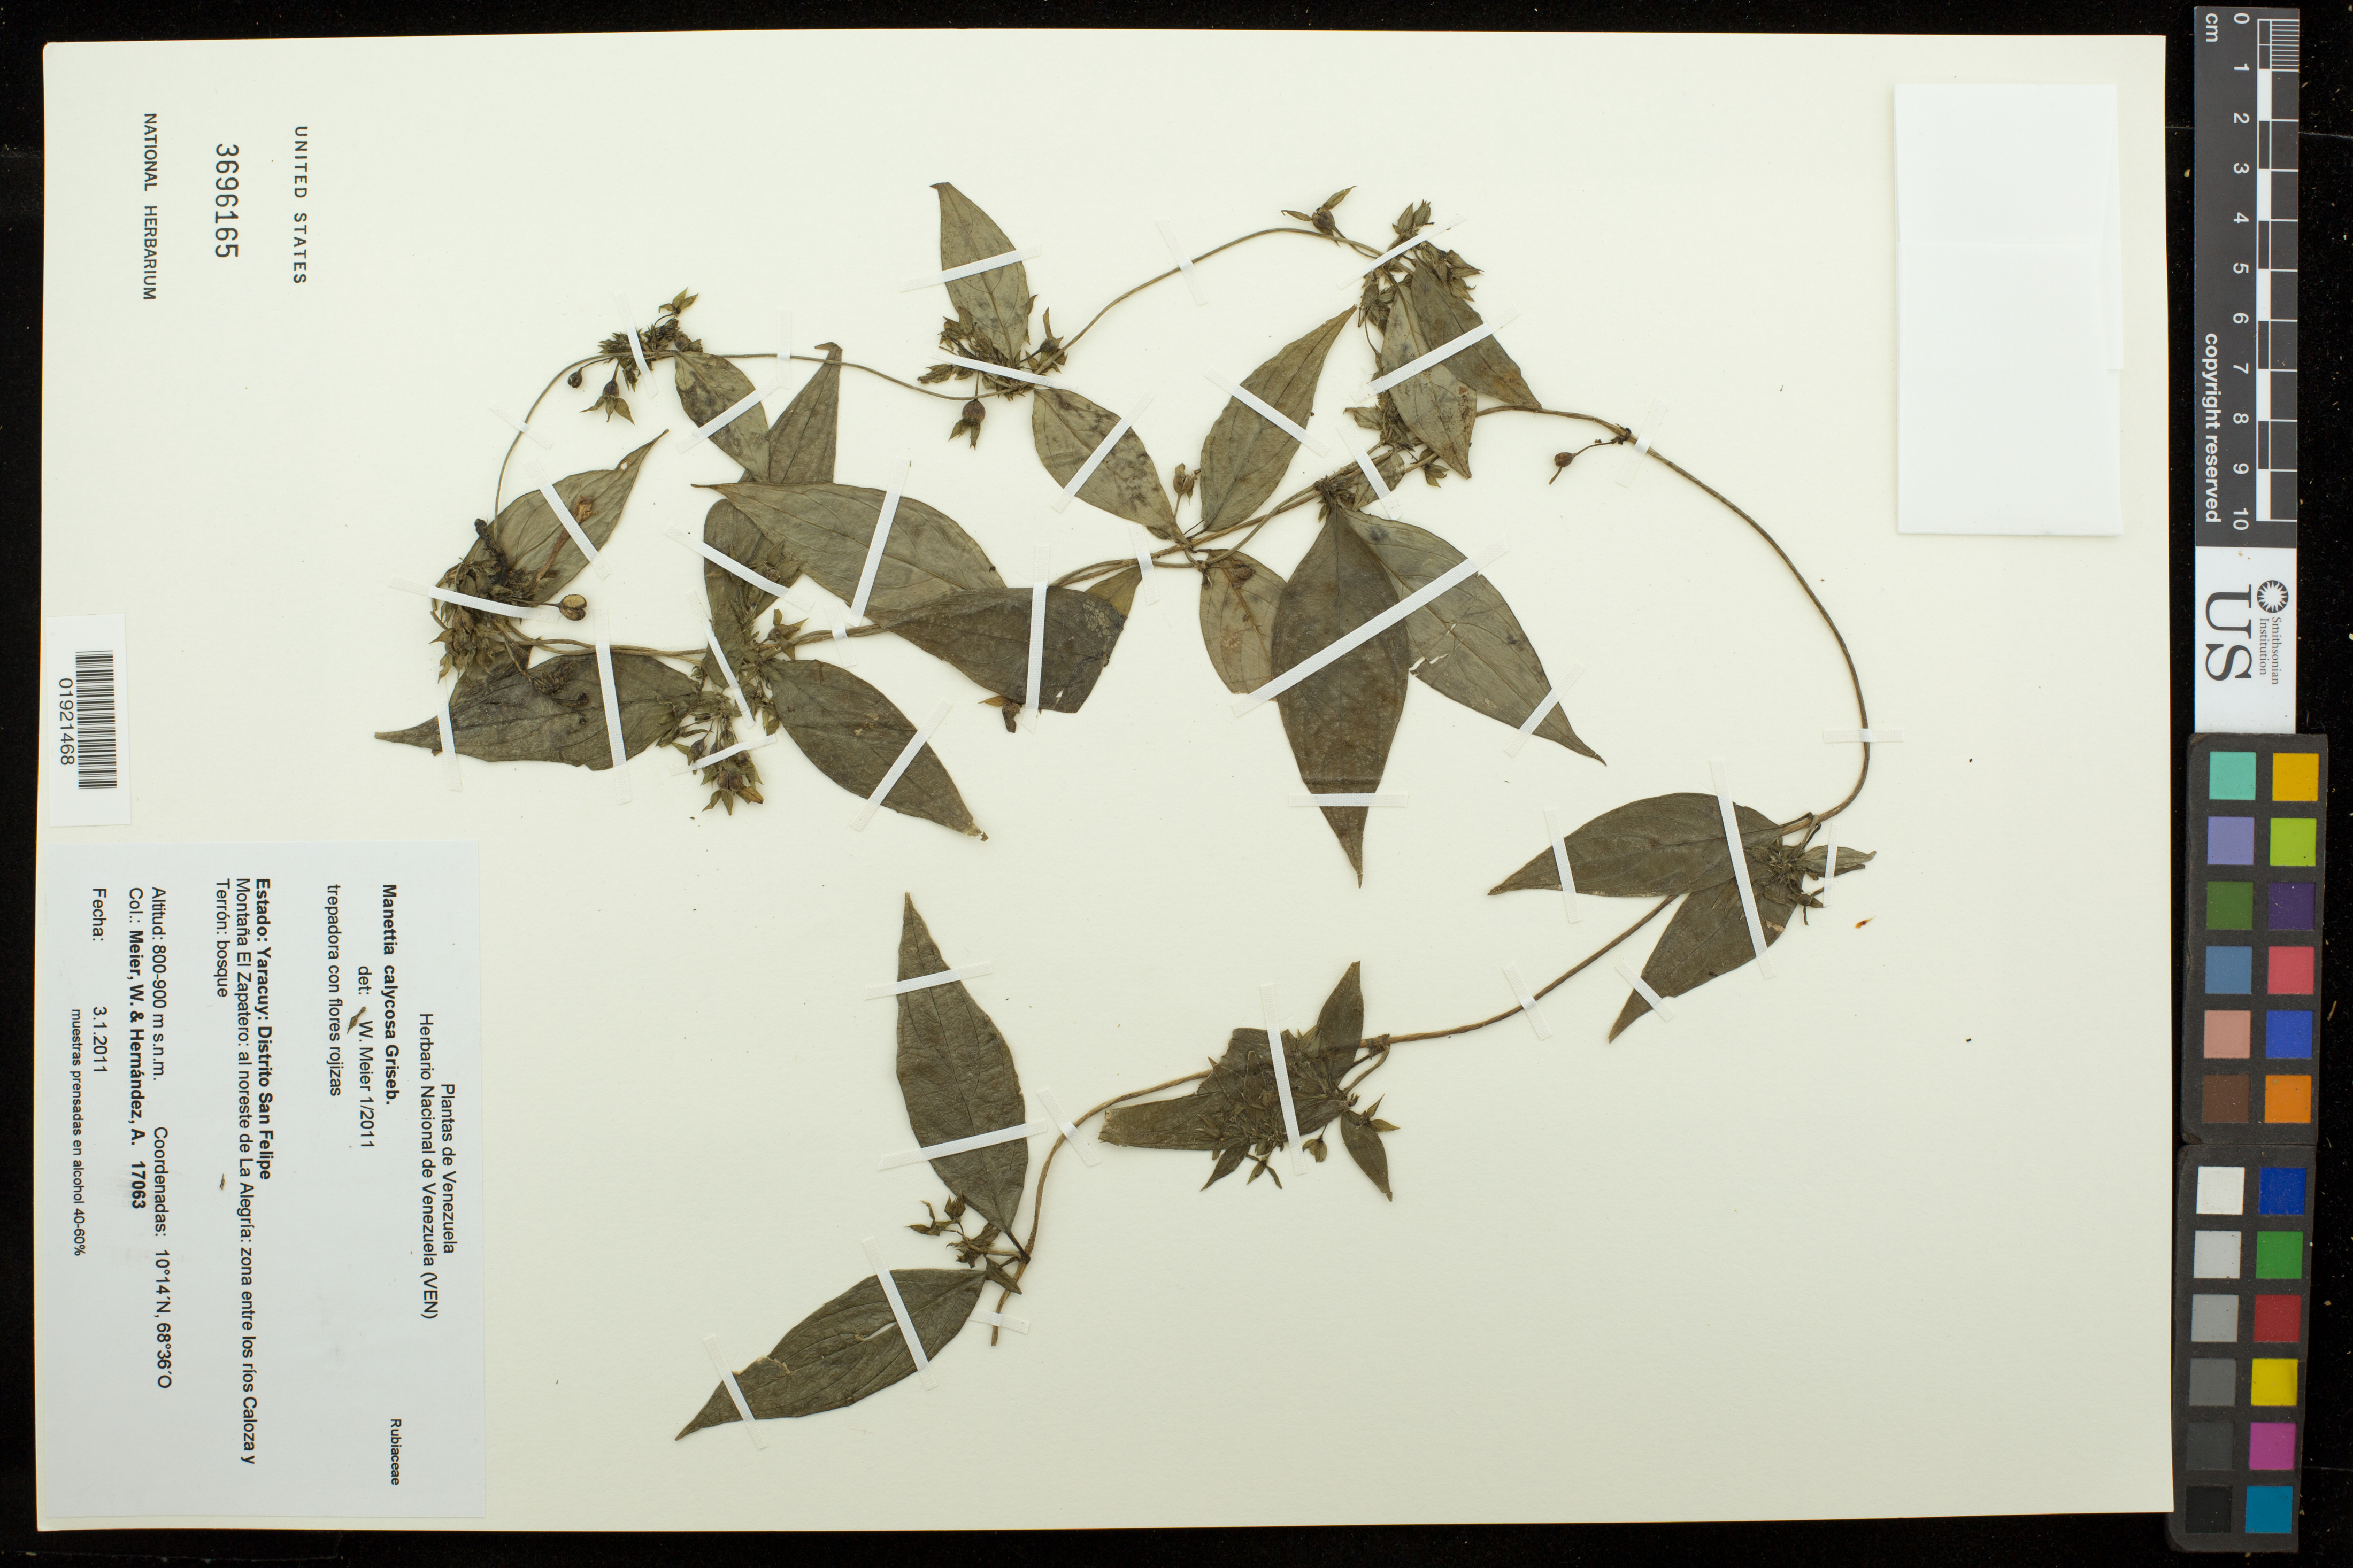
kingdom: Plantae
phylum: Tracheophyta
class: Magnoliopsida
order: Gentianales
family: Rubiaceae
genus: Manettia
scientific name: Manettia calycosa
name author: Griseb.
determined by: Meier, Winfried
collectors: W. Meier & A. Hernandez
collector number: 17063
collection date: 2011-01-03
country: Venezuela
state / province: Yaracuy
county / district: San Felipe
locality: Montana El Zapatero: al noreste de La Alegria: zona entre los rios Caloza y Terron: bosque.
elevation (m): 800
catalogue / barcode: US 3696165